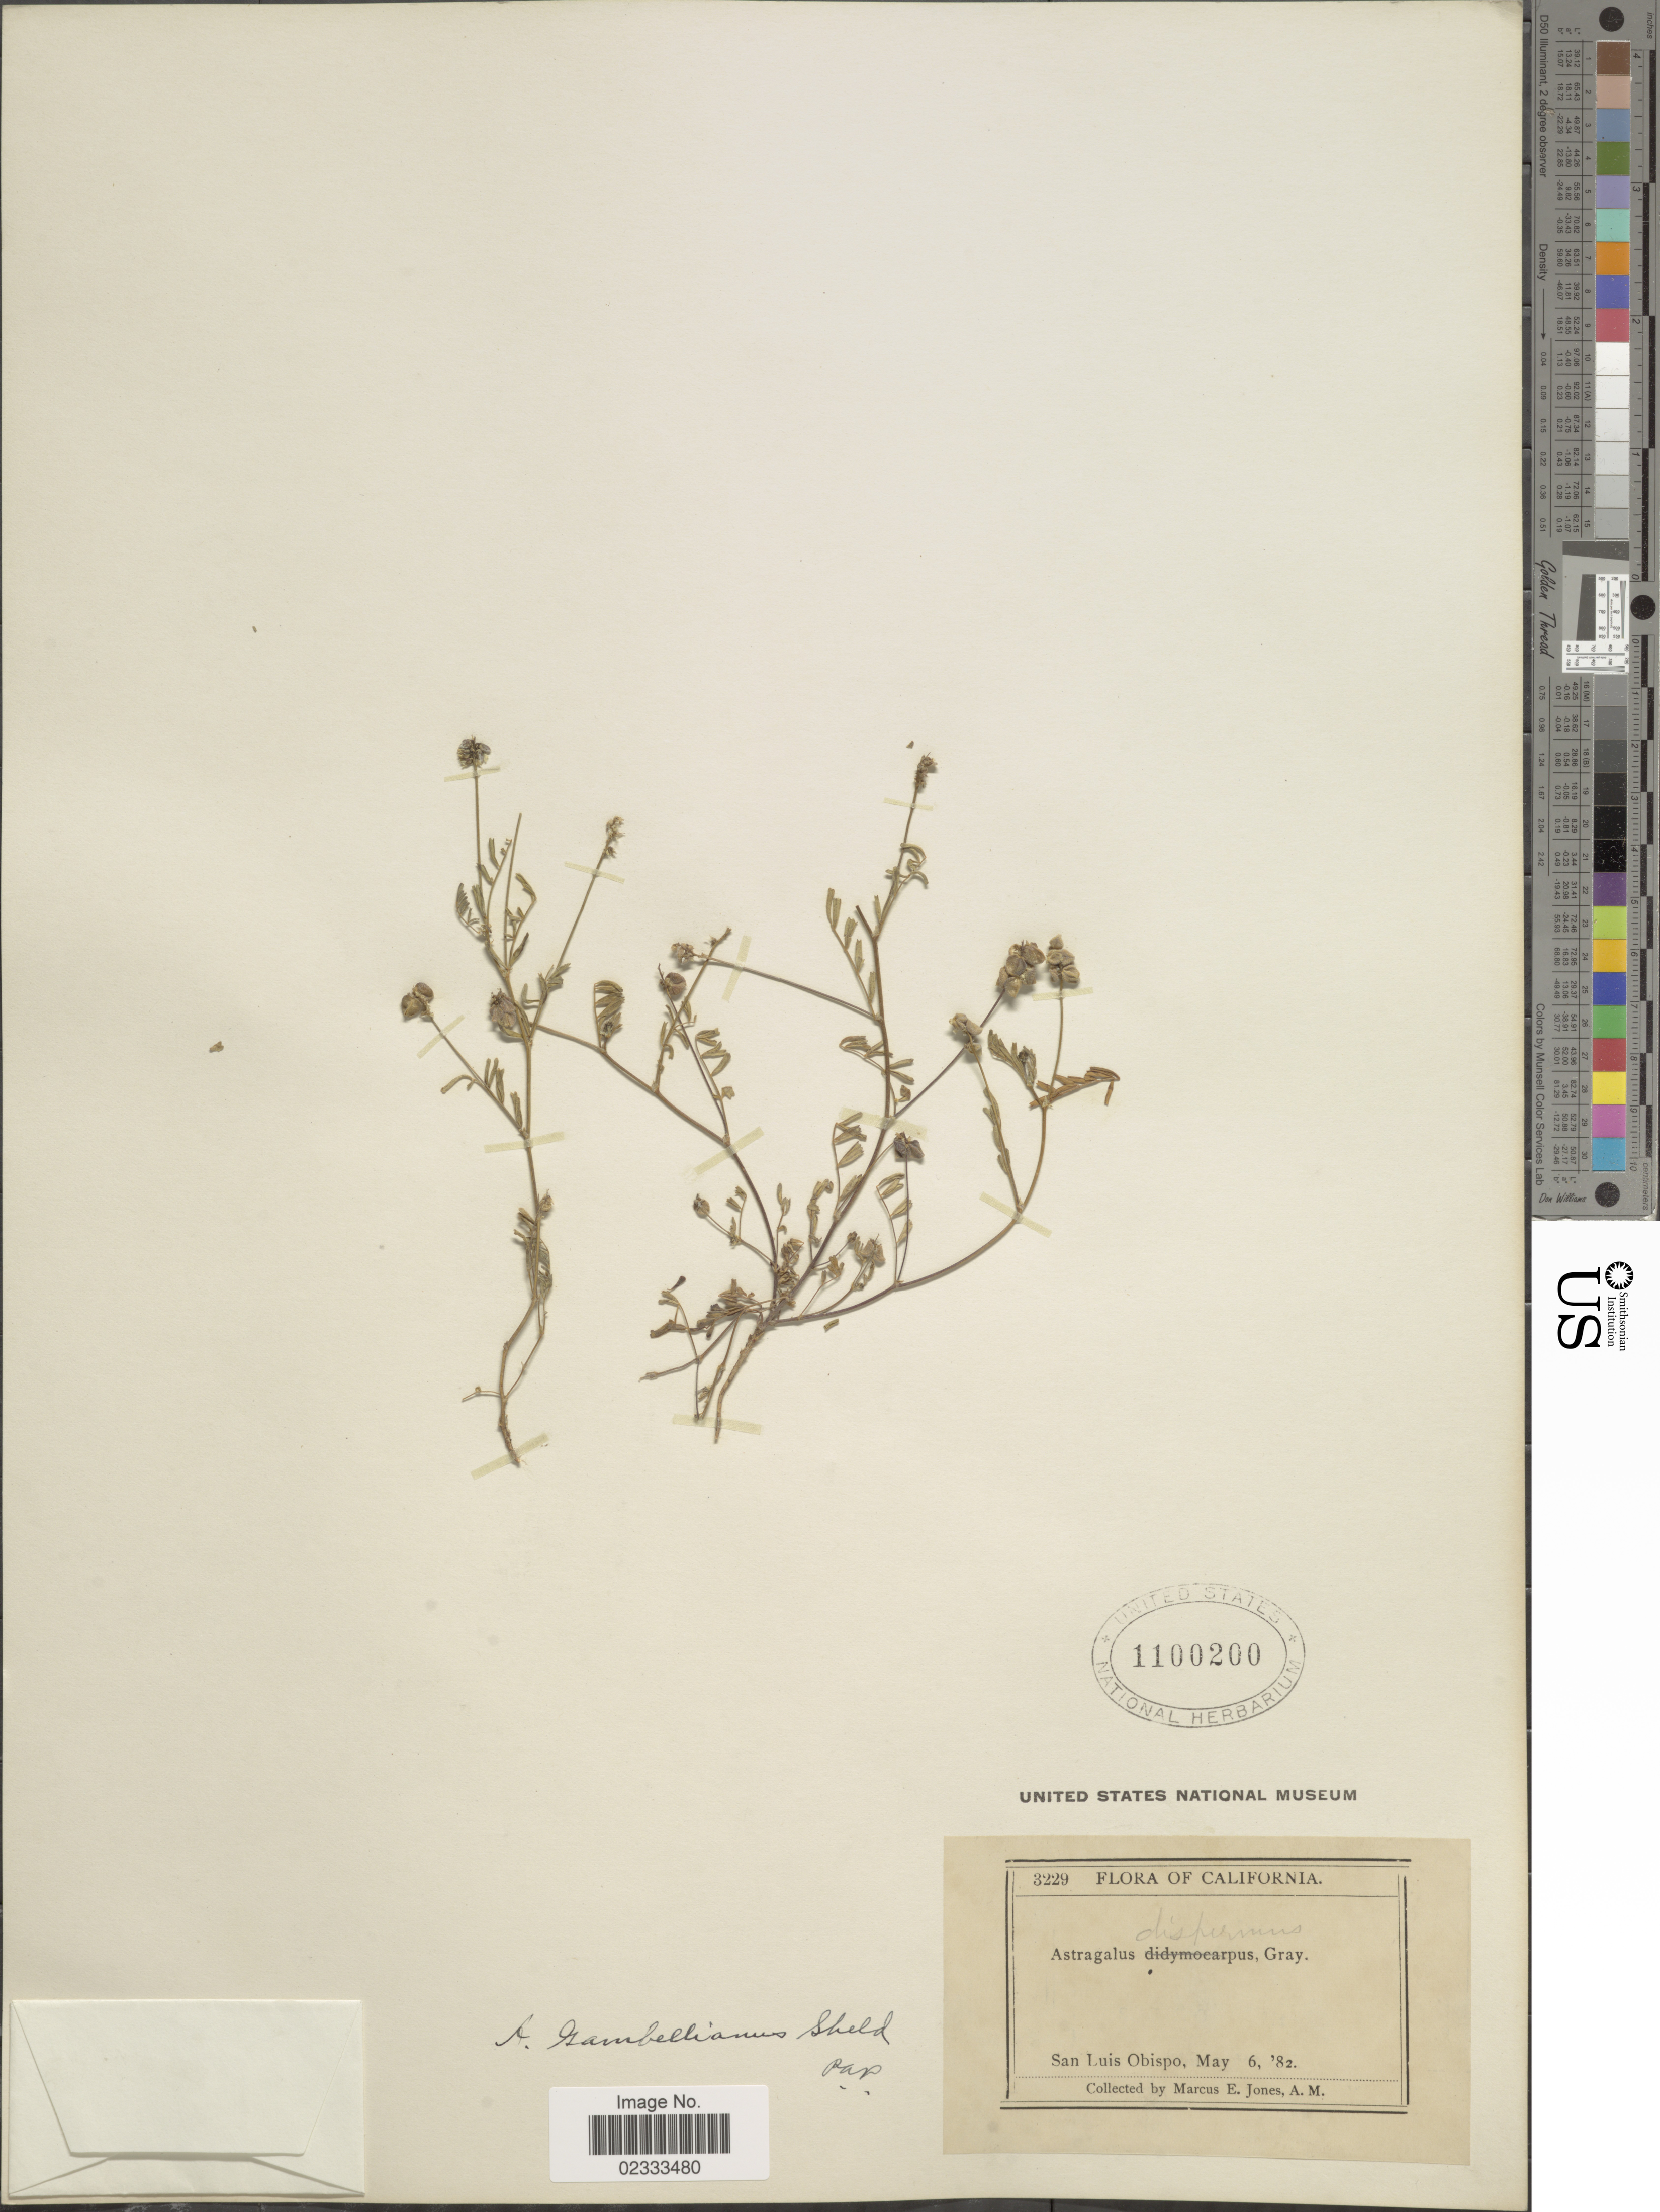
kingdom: Plantae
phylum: Tracheophyta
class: Magnoliopsida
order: Fabales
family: Fabaceae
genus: Astragalus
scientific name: Astragalus nigrescens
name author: Pall.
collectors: M. E. Jones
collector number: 3229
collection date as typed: Transcribed d/m/y: 6/5/82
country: United States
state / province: California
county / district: San Luis Obispo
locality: San Luis Obispo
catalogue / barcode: US 1100200